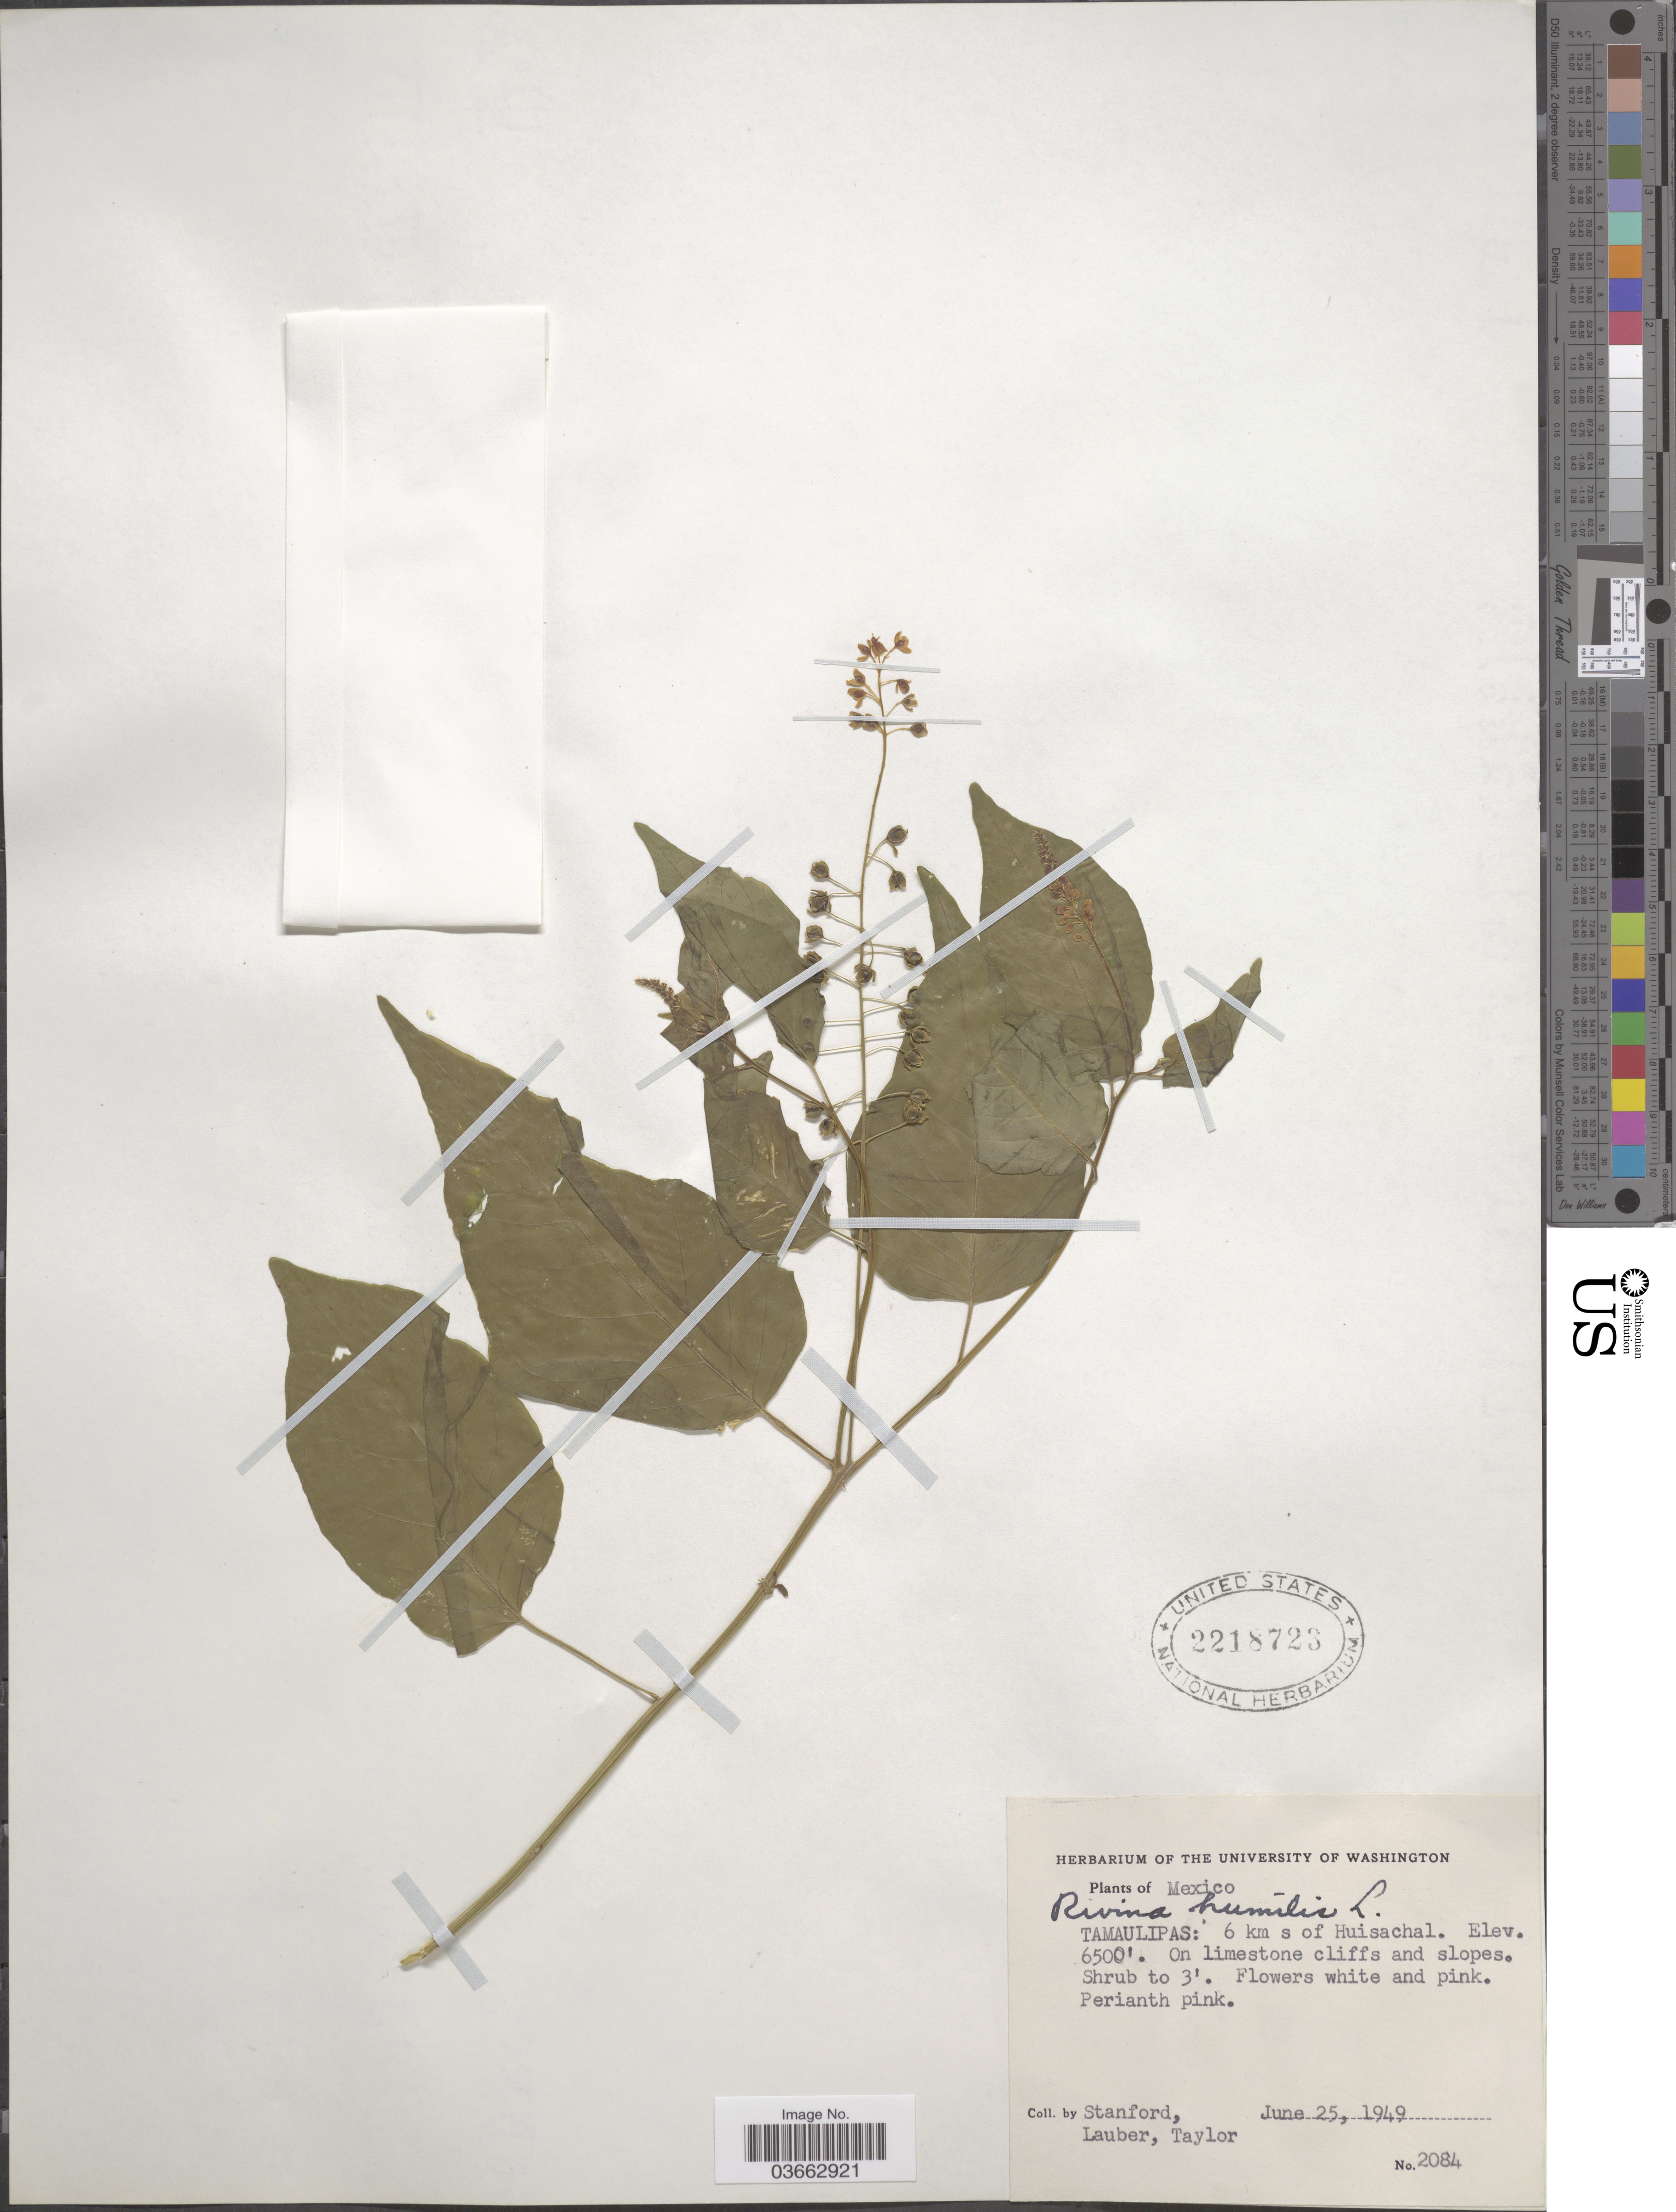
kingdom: Plantae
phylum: Tracheophyta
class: Magnoliopsida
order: Caryophyllales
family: Phytolaccaceae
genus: Rivina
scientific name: Rivina humilis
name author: L.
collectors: -. Stanford, Lauber, -- & -- Taylor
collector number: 2084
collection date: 1949-06-25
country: Mexico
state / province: Tamaulipas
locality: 6 km s of Huisachal.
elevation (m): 1981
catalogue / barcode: US 2218723